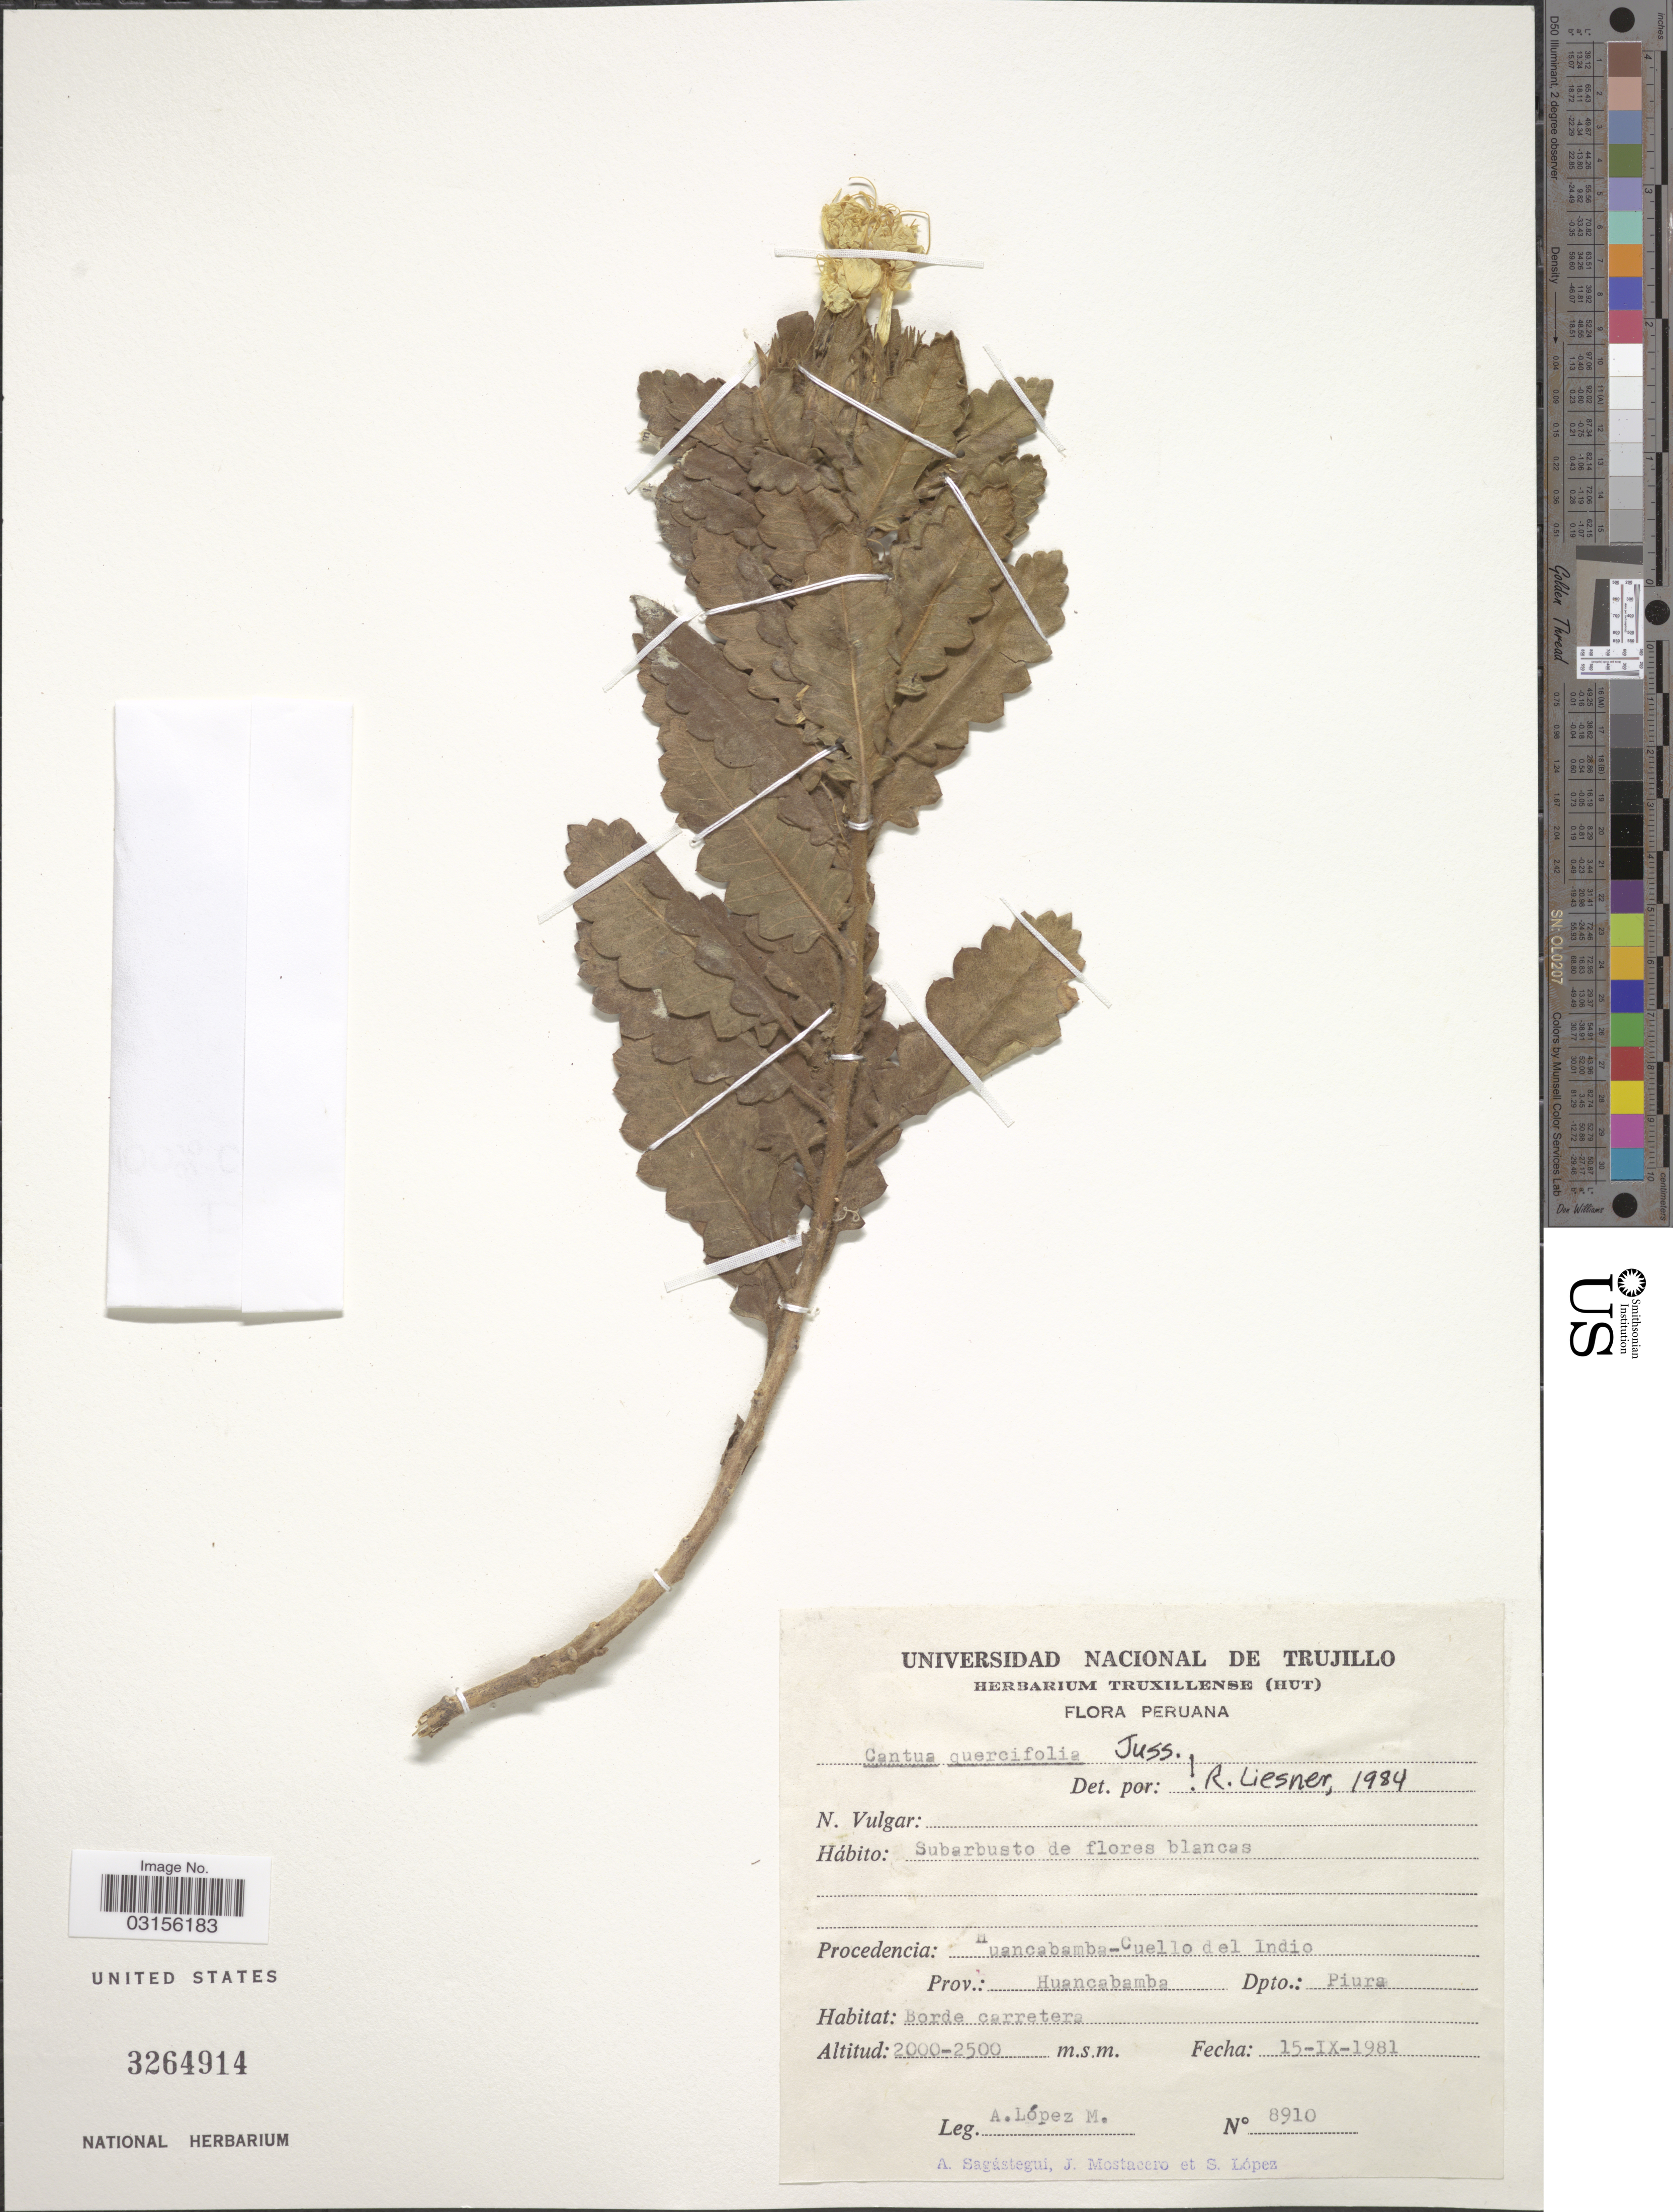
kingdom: Plantae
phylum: Tracheophyta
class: Magnoliopsida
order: Ericales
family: Polemoniaceae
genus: Cantua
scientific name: Cantua quercifolia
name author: Juss.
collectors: A. López M., A. Sagastegui, J. Mostacero & S. Lopez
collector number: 8910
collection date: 1981-09-15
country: Peru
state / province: Piura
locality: Procedencia: Huancabamba - Cuello del Indio. Prov.: Huancabamba. Dpto.: Piura.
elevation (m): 2000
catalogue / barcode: US 3264914